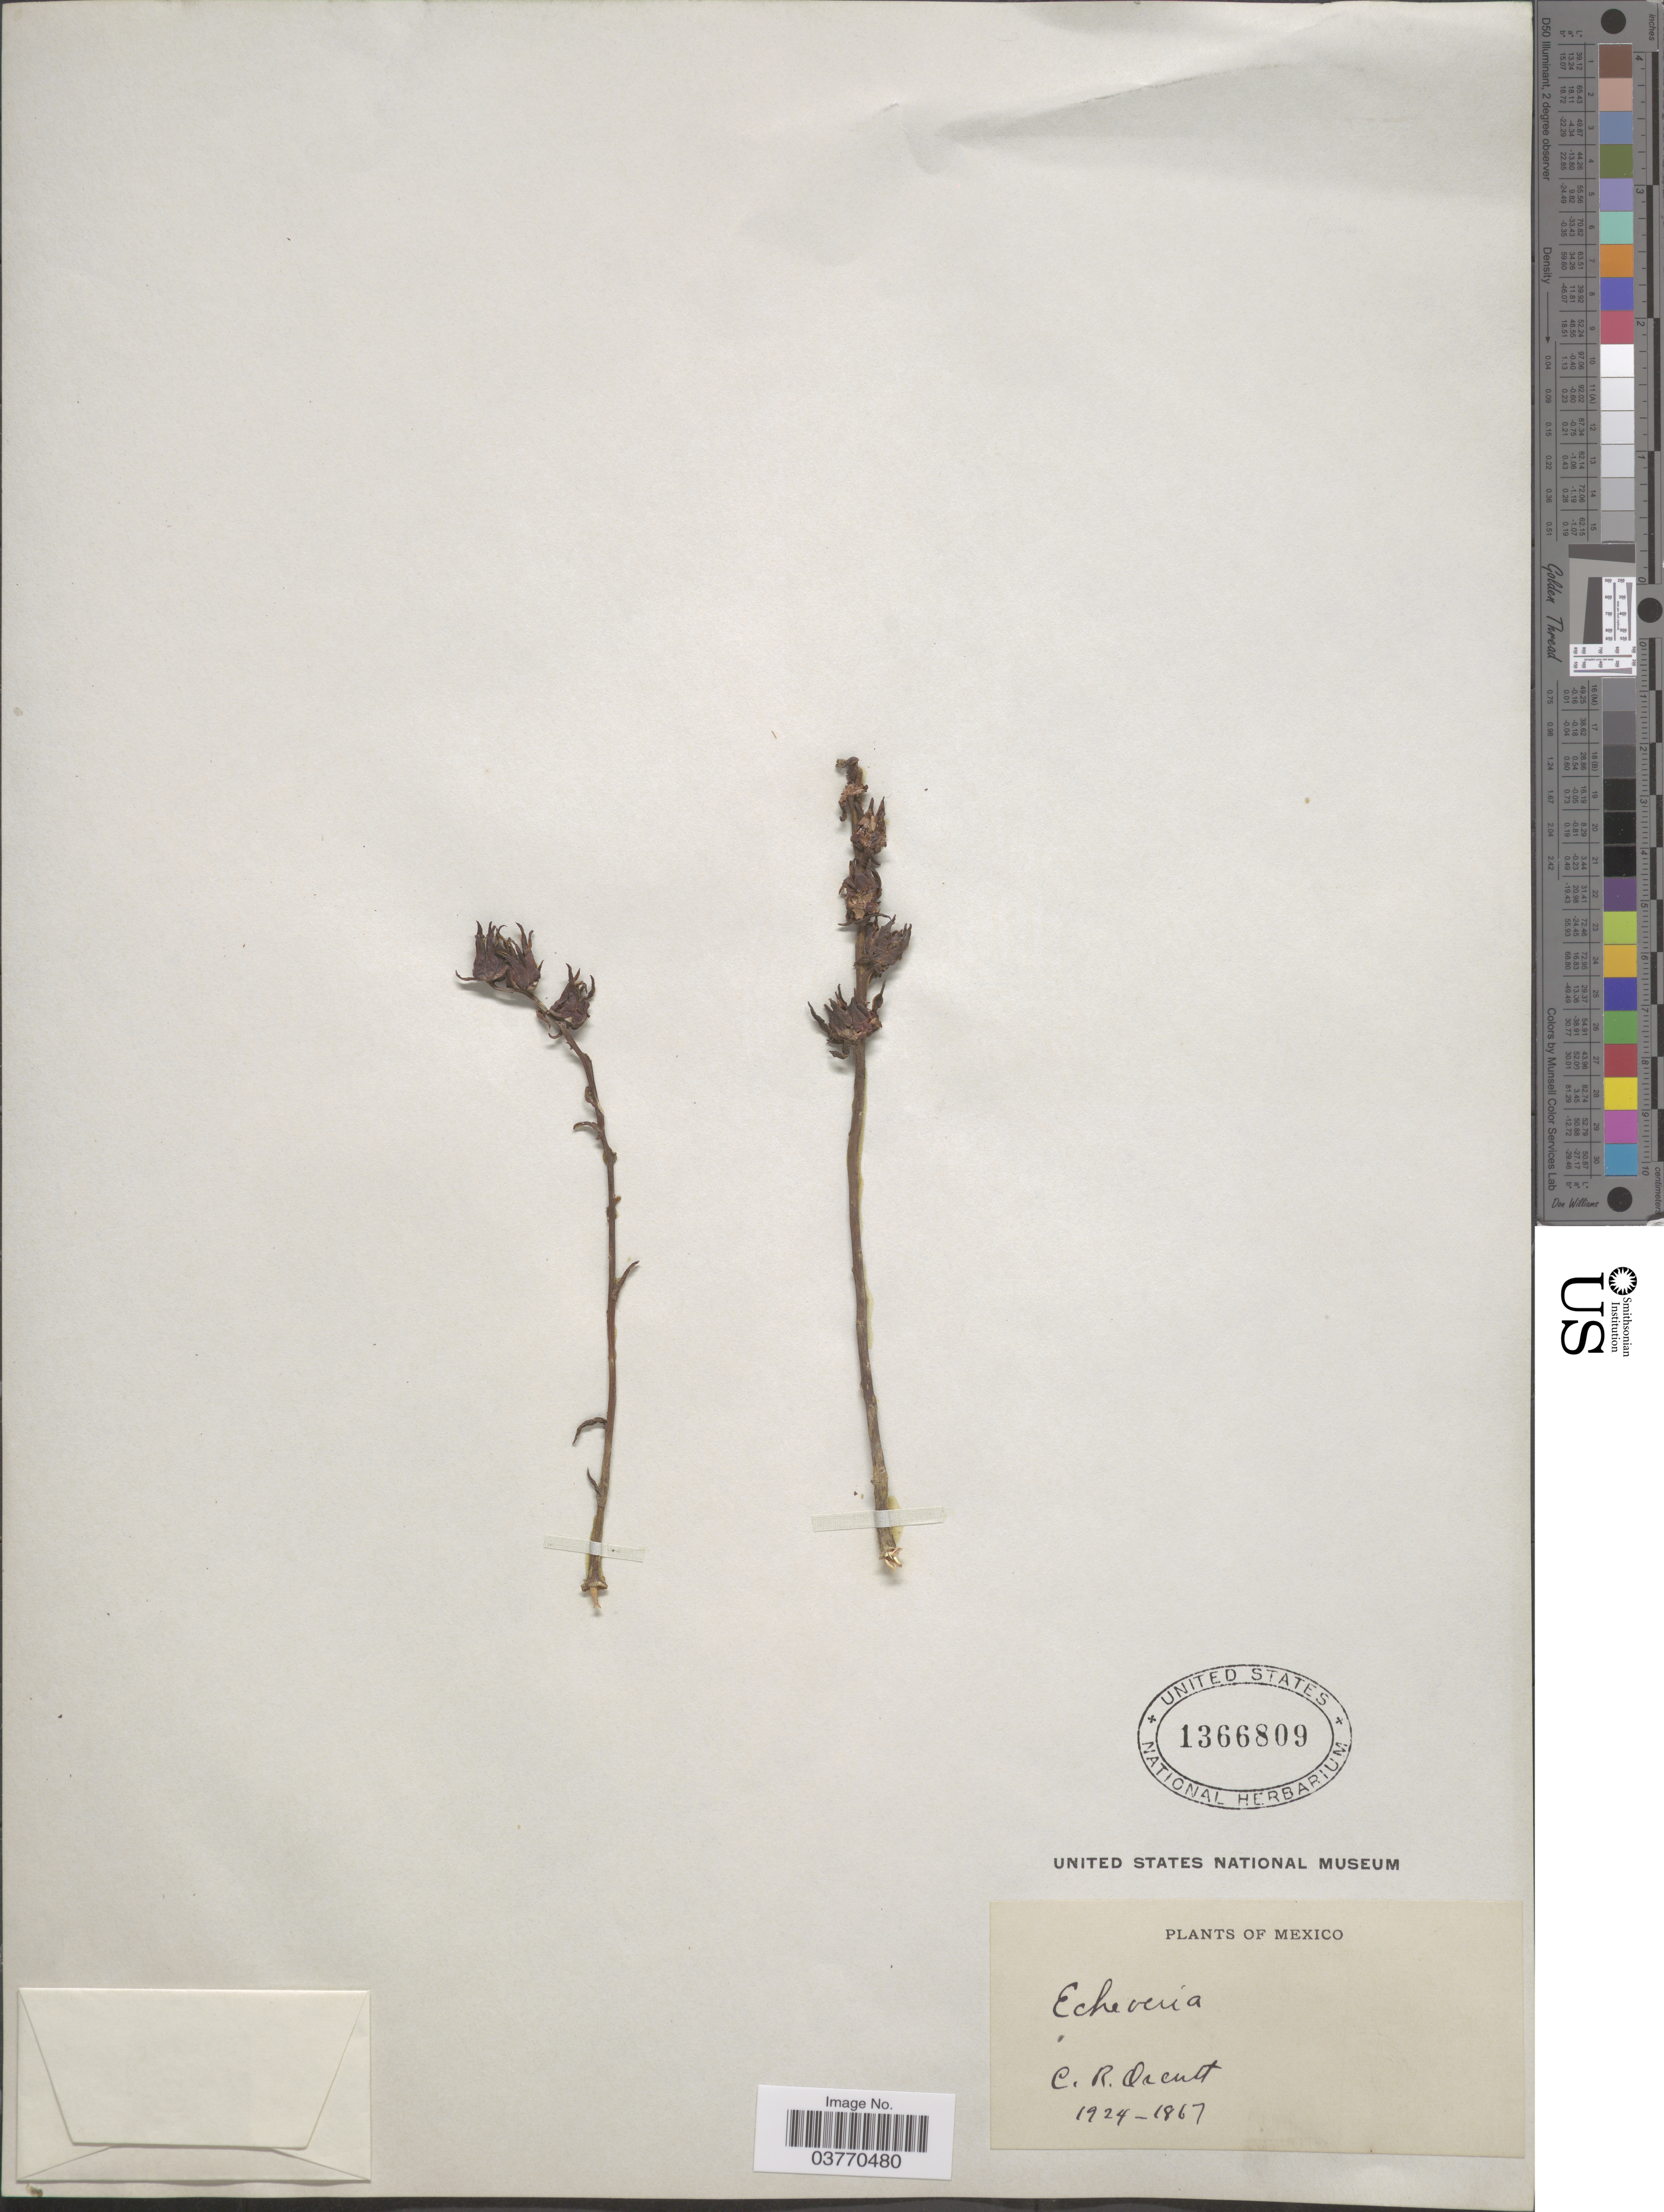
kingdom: Plantae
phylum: Tracheophyta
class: Magnoliopsida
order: Saxifragales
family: Crassulaceae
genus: Echeveria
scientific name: Echeveria sp.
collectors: C. R. Orcutt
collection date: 1867/1924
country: Mexico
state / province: México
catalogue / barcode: US 1366809